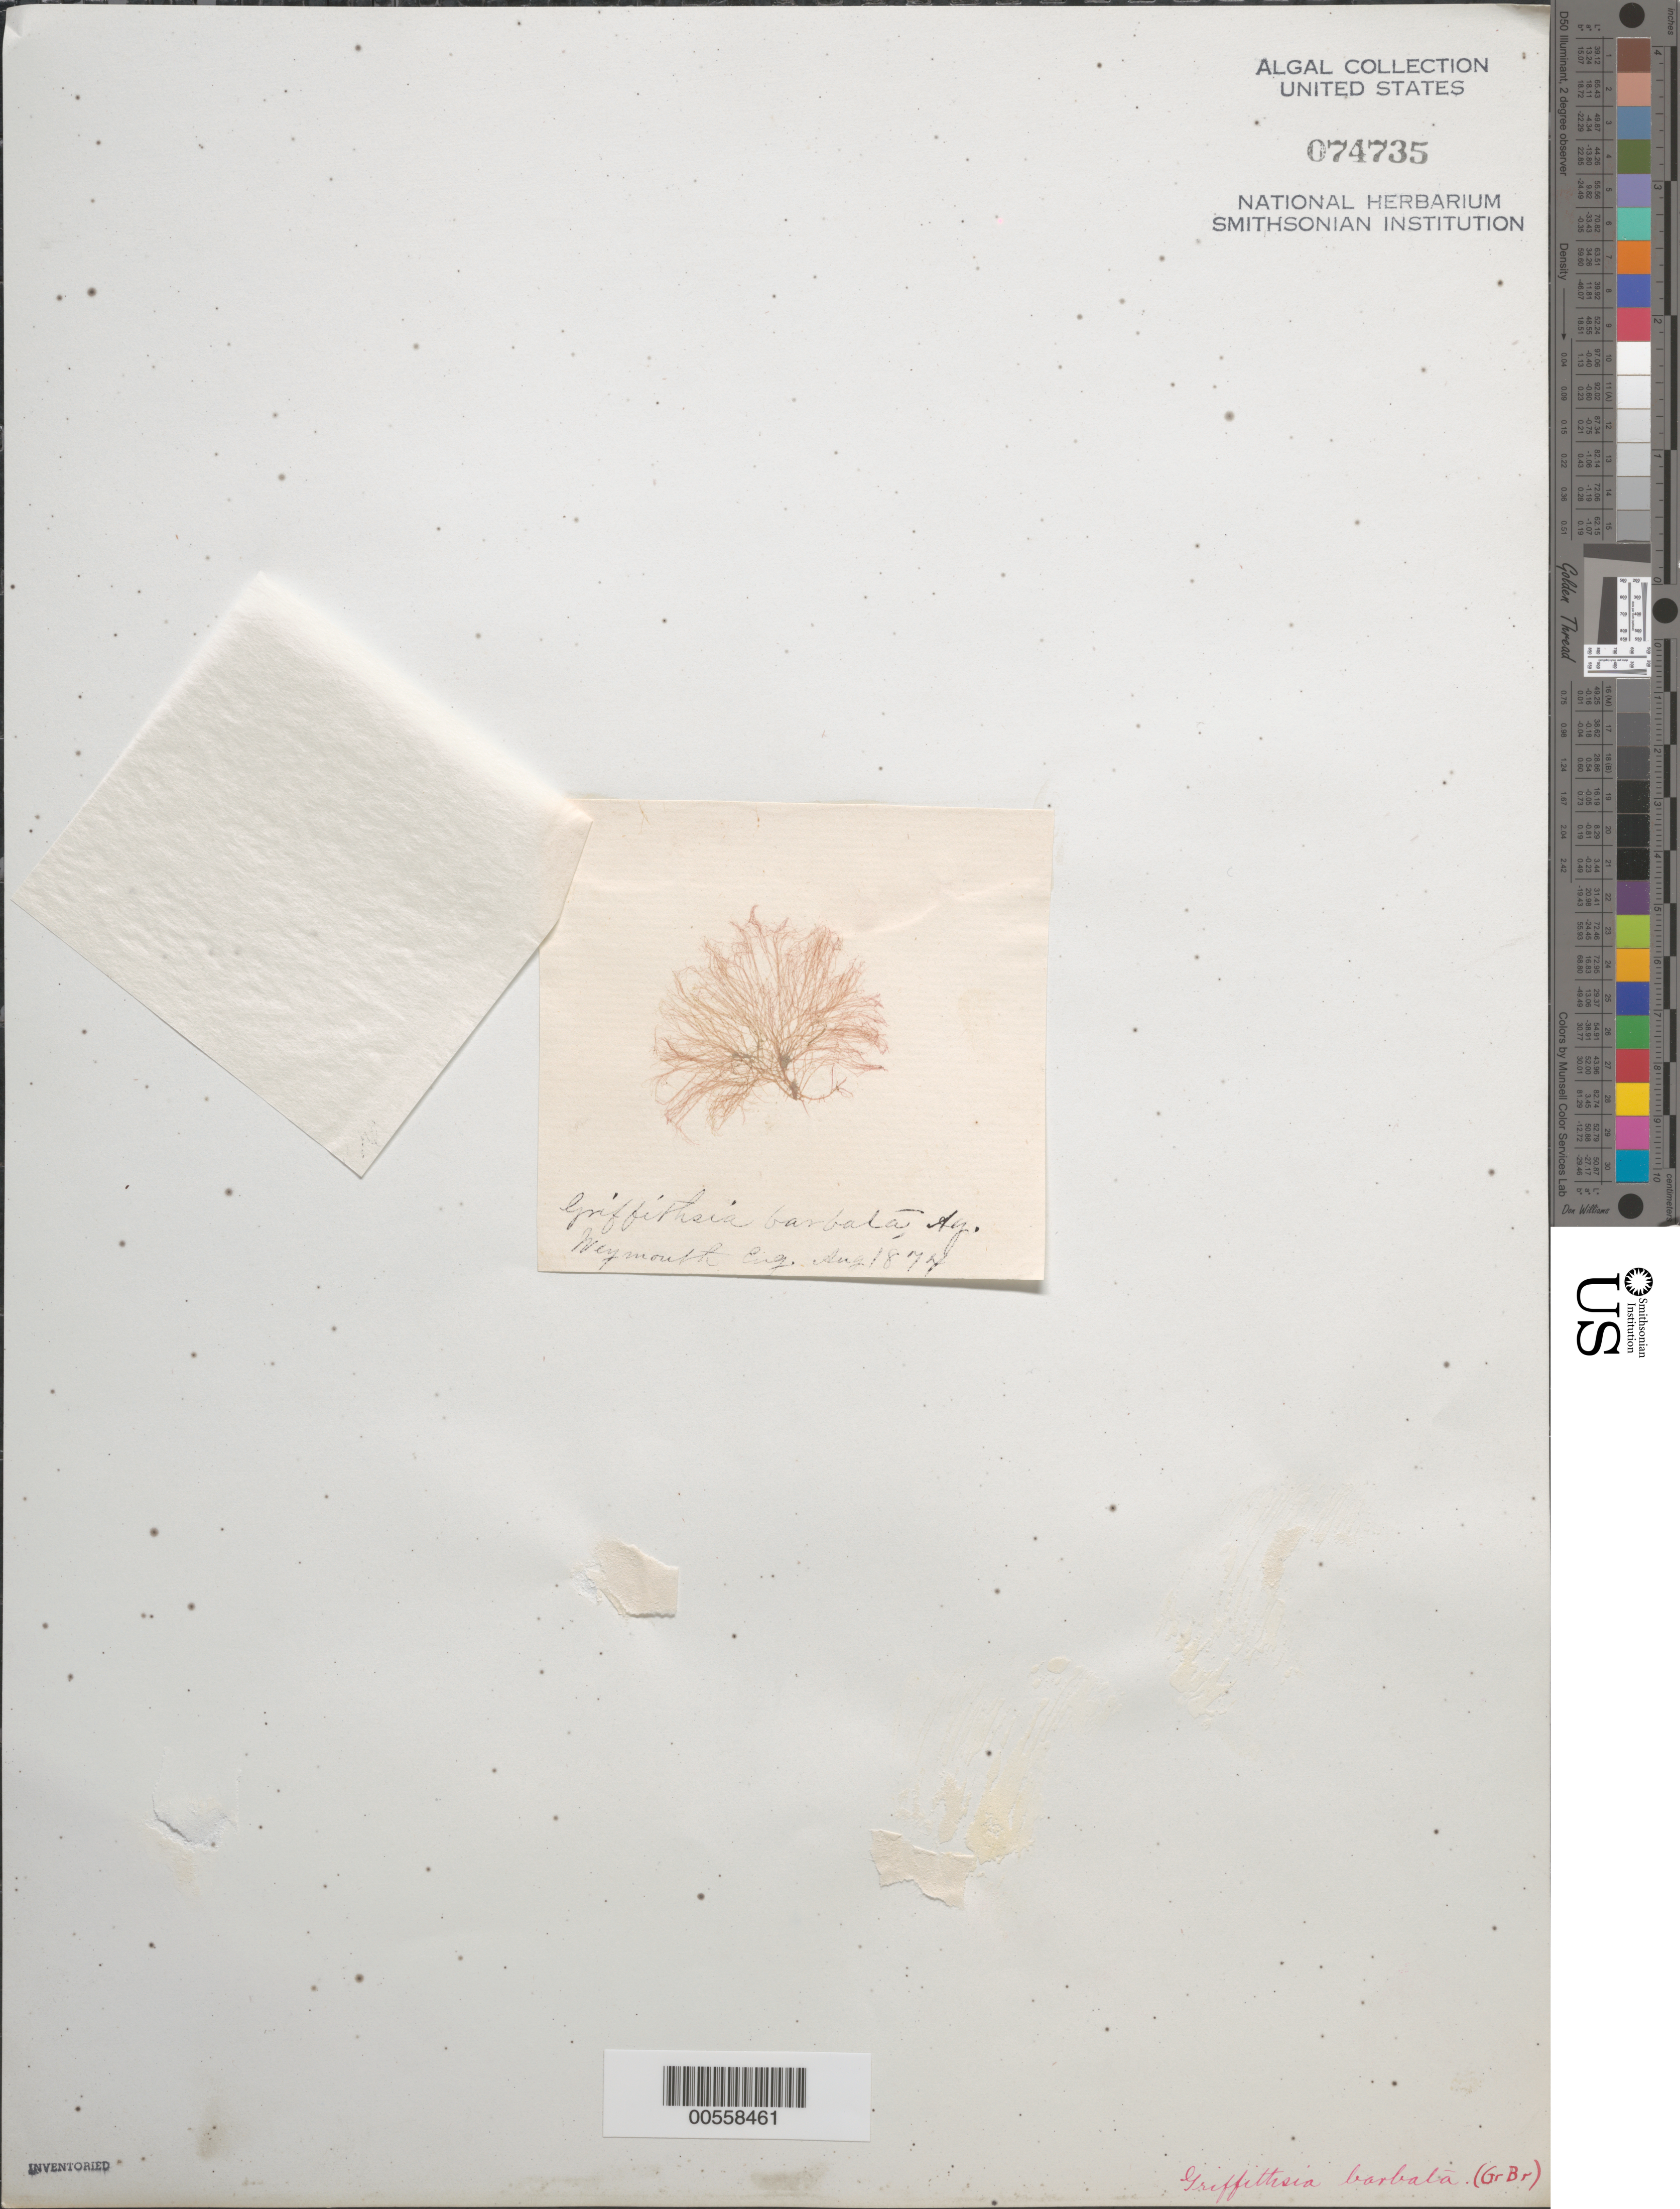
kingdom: Plantae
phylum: Rhodophyta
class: Florideophyceae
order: Ceramiales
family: Wrangeliaceae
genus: Griffithsia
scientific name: Griffithsia barbata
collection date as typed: Aug 1874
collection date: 1874-08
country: United Kingdom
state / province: England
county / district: Dorset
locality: Weymouth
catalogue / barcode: US 74735